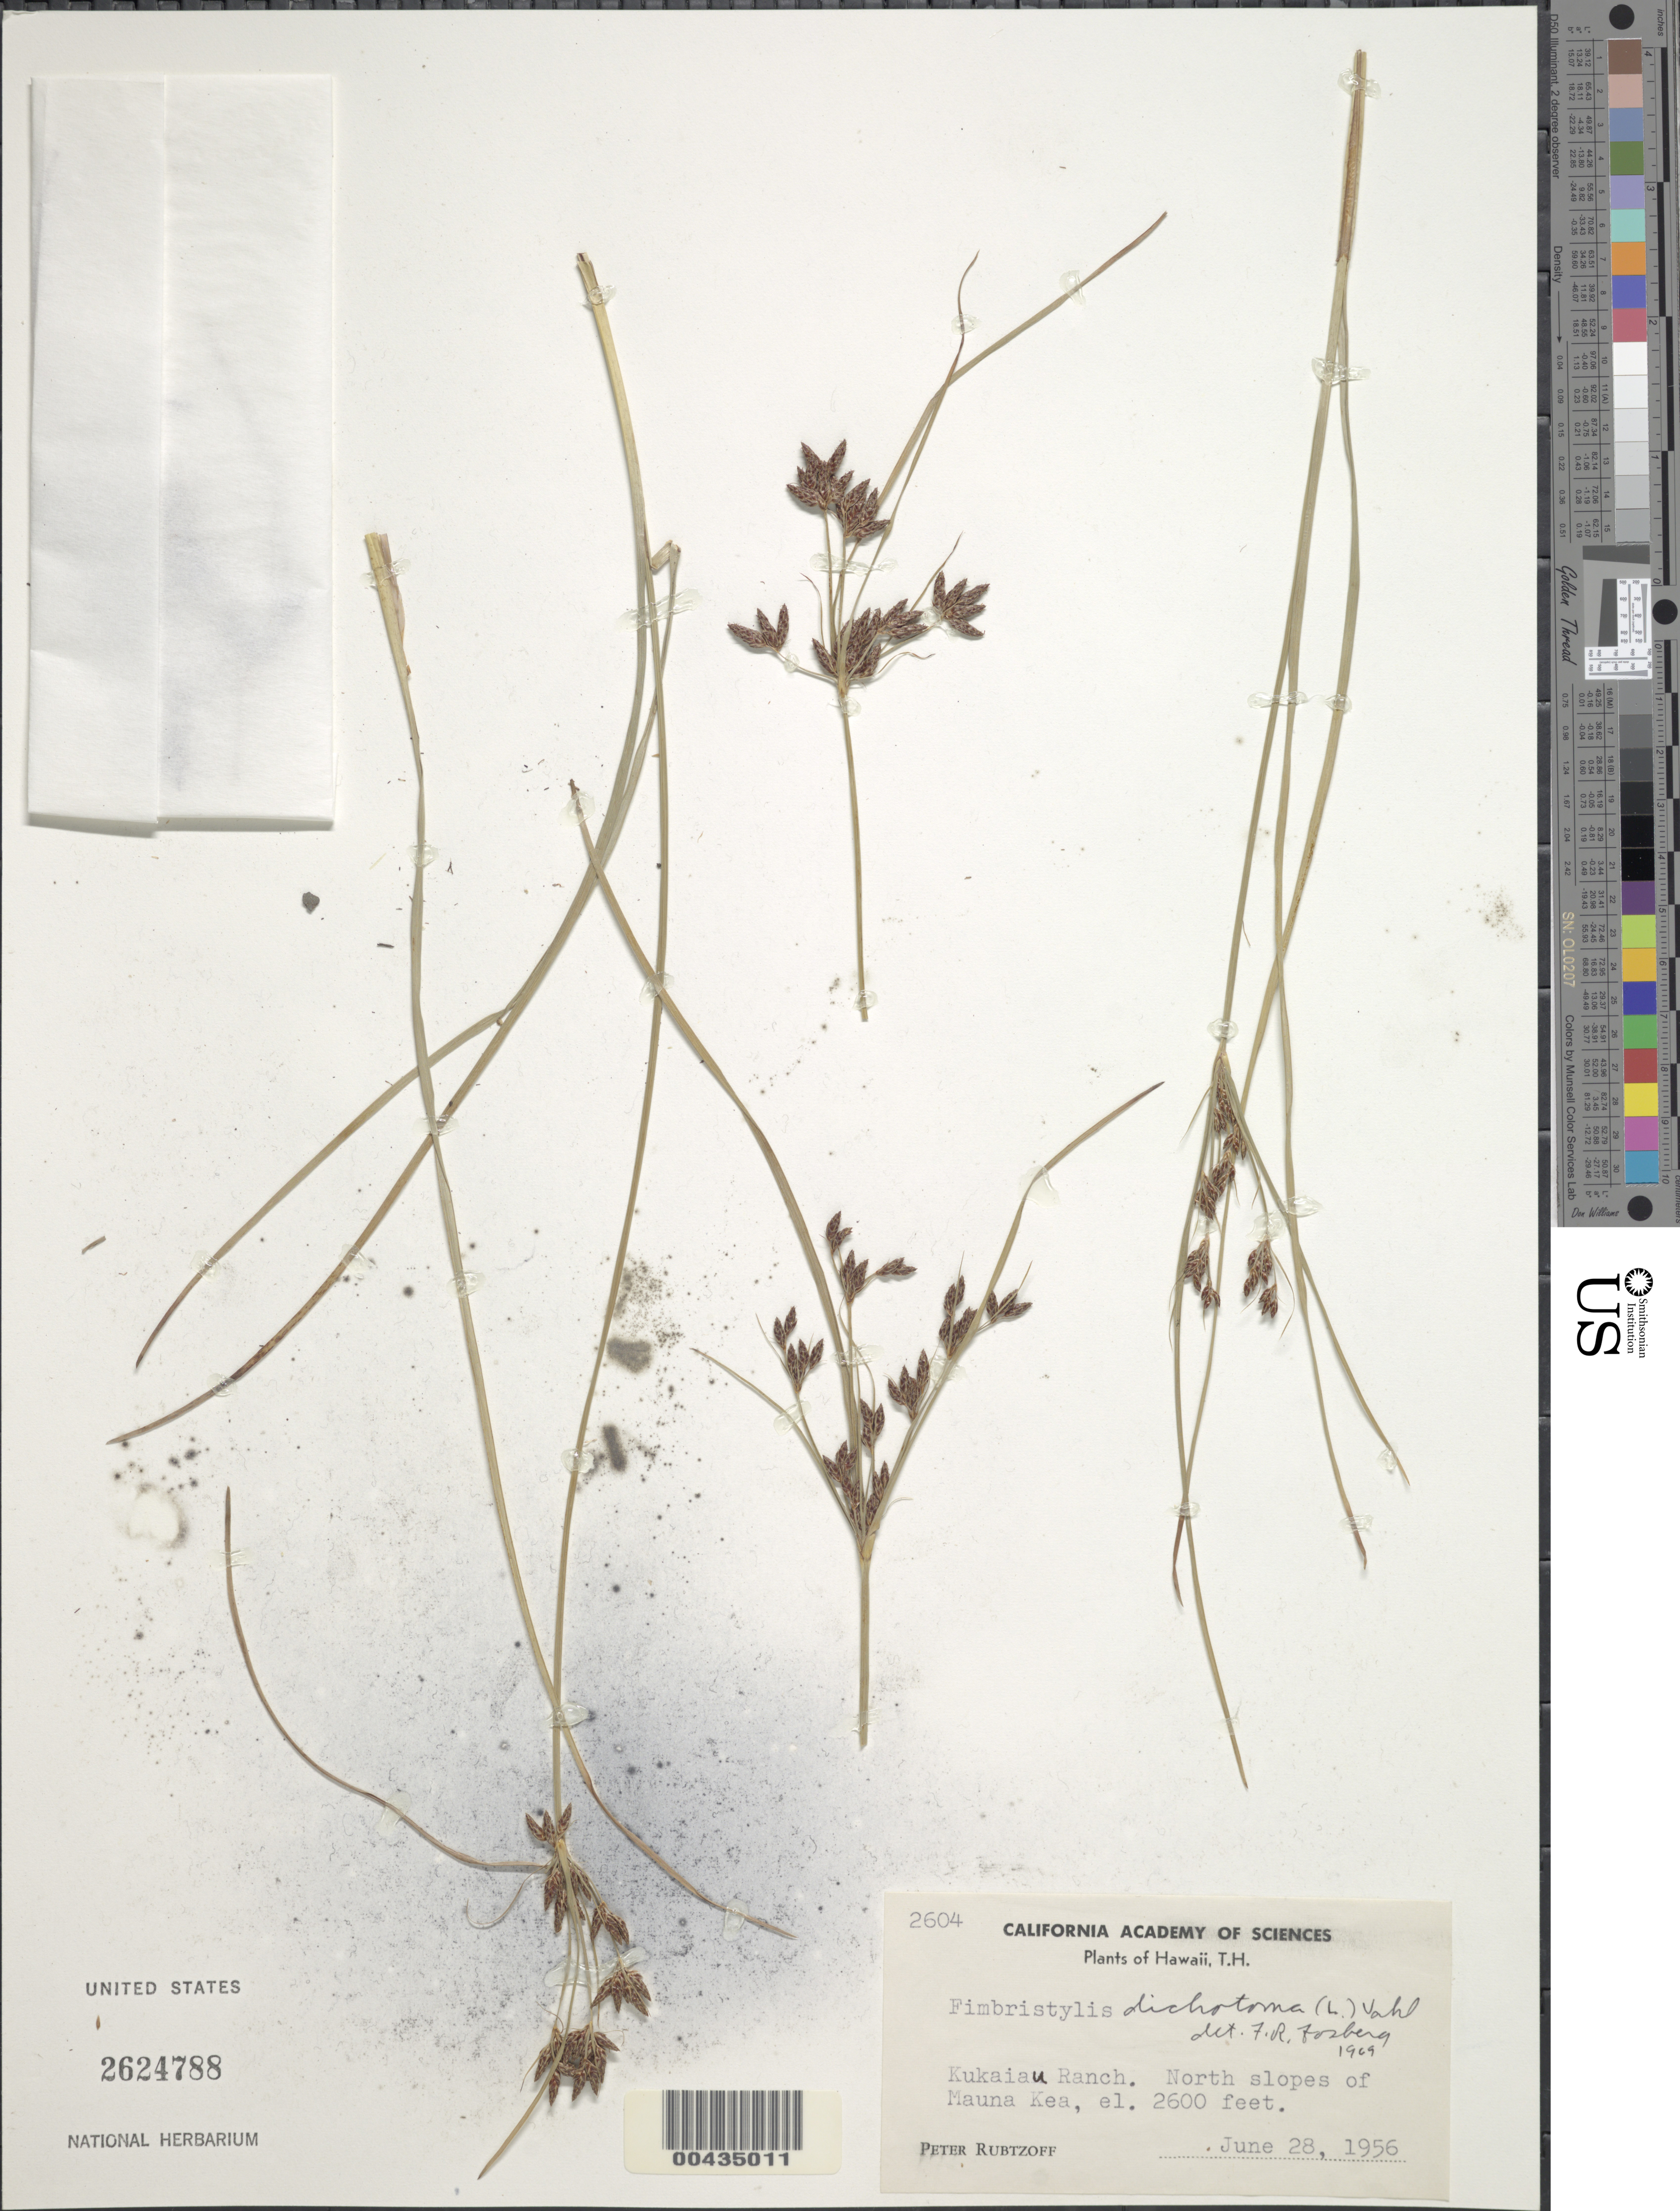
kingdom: Plantae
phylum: Tracheophyta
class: Liliopsida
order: Poales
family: Cyperaceae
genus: Fimbristylis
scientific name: Fimbristylis dichotoma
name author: (L.) Vahl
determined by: Fosberg, F. R.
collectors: P. Rubtzoff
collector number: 2604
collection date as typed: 28 Jun 1956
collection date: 1956-06-28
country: United States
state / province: Hawaii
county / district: Hawaii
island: Hawaii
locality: Kukaiau Ranch. N slopes of Mauna Kea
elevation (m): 792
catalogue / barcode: US 2624788